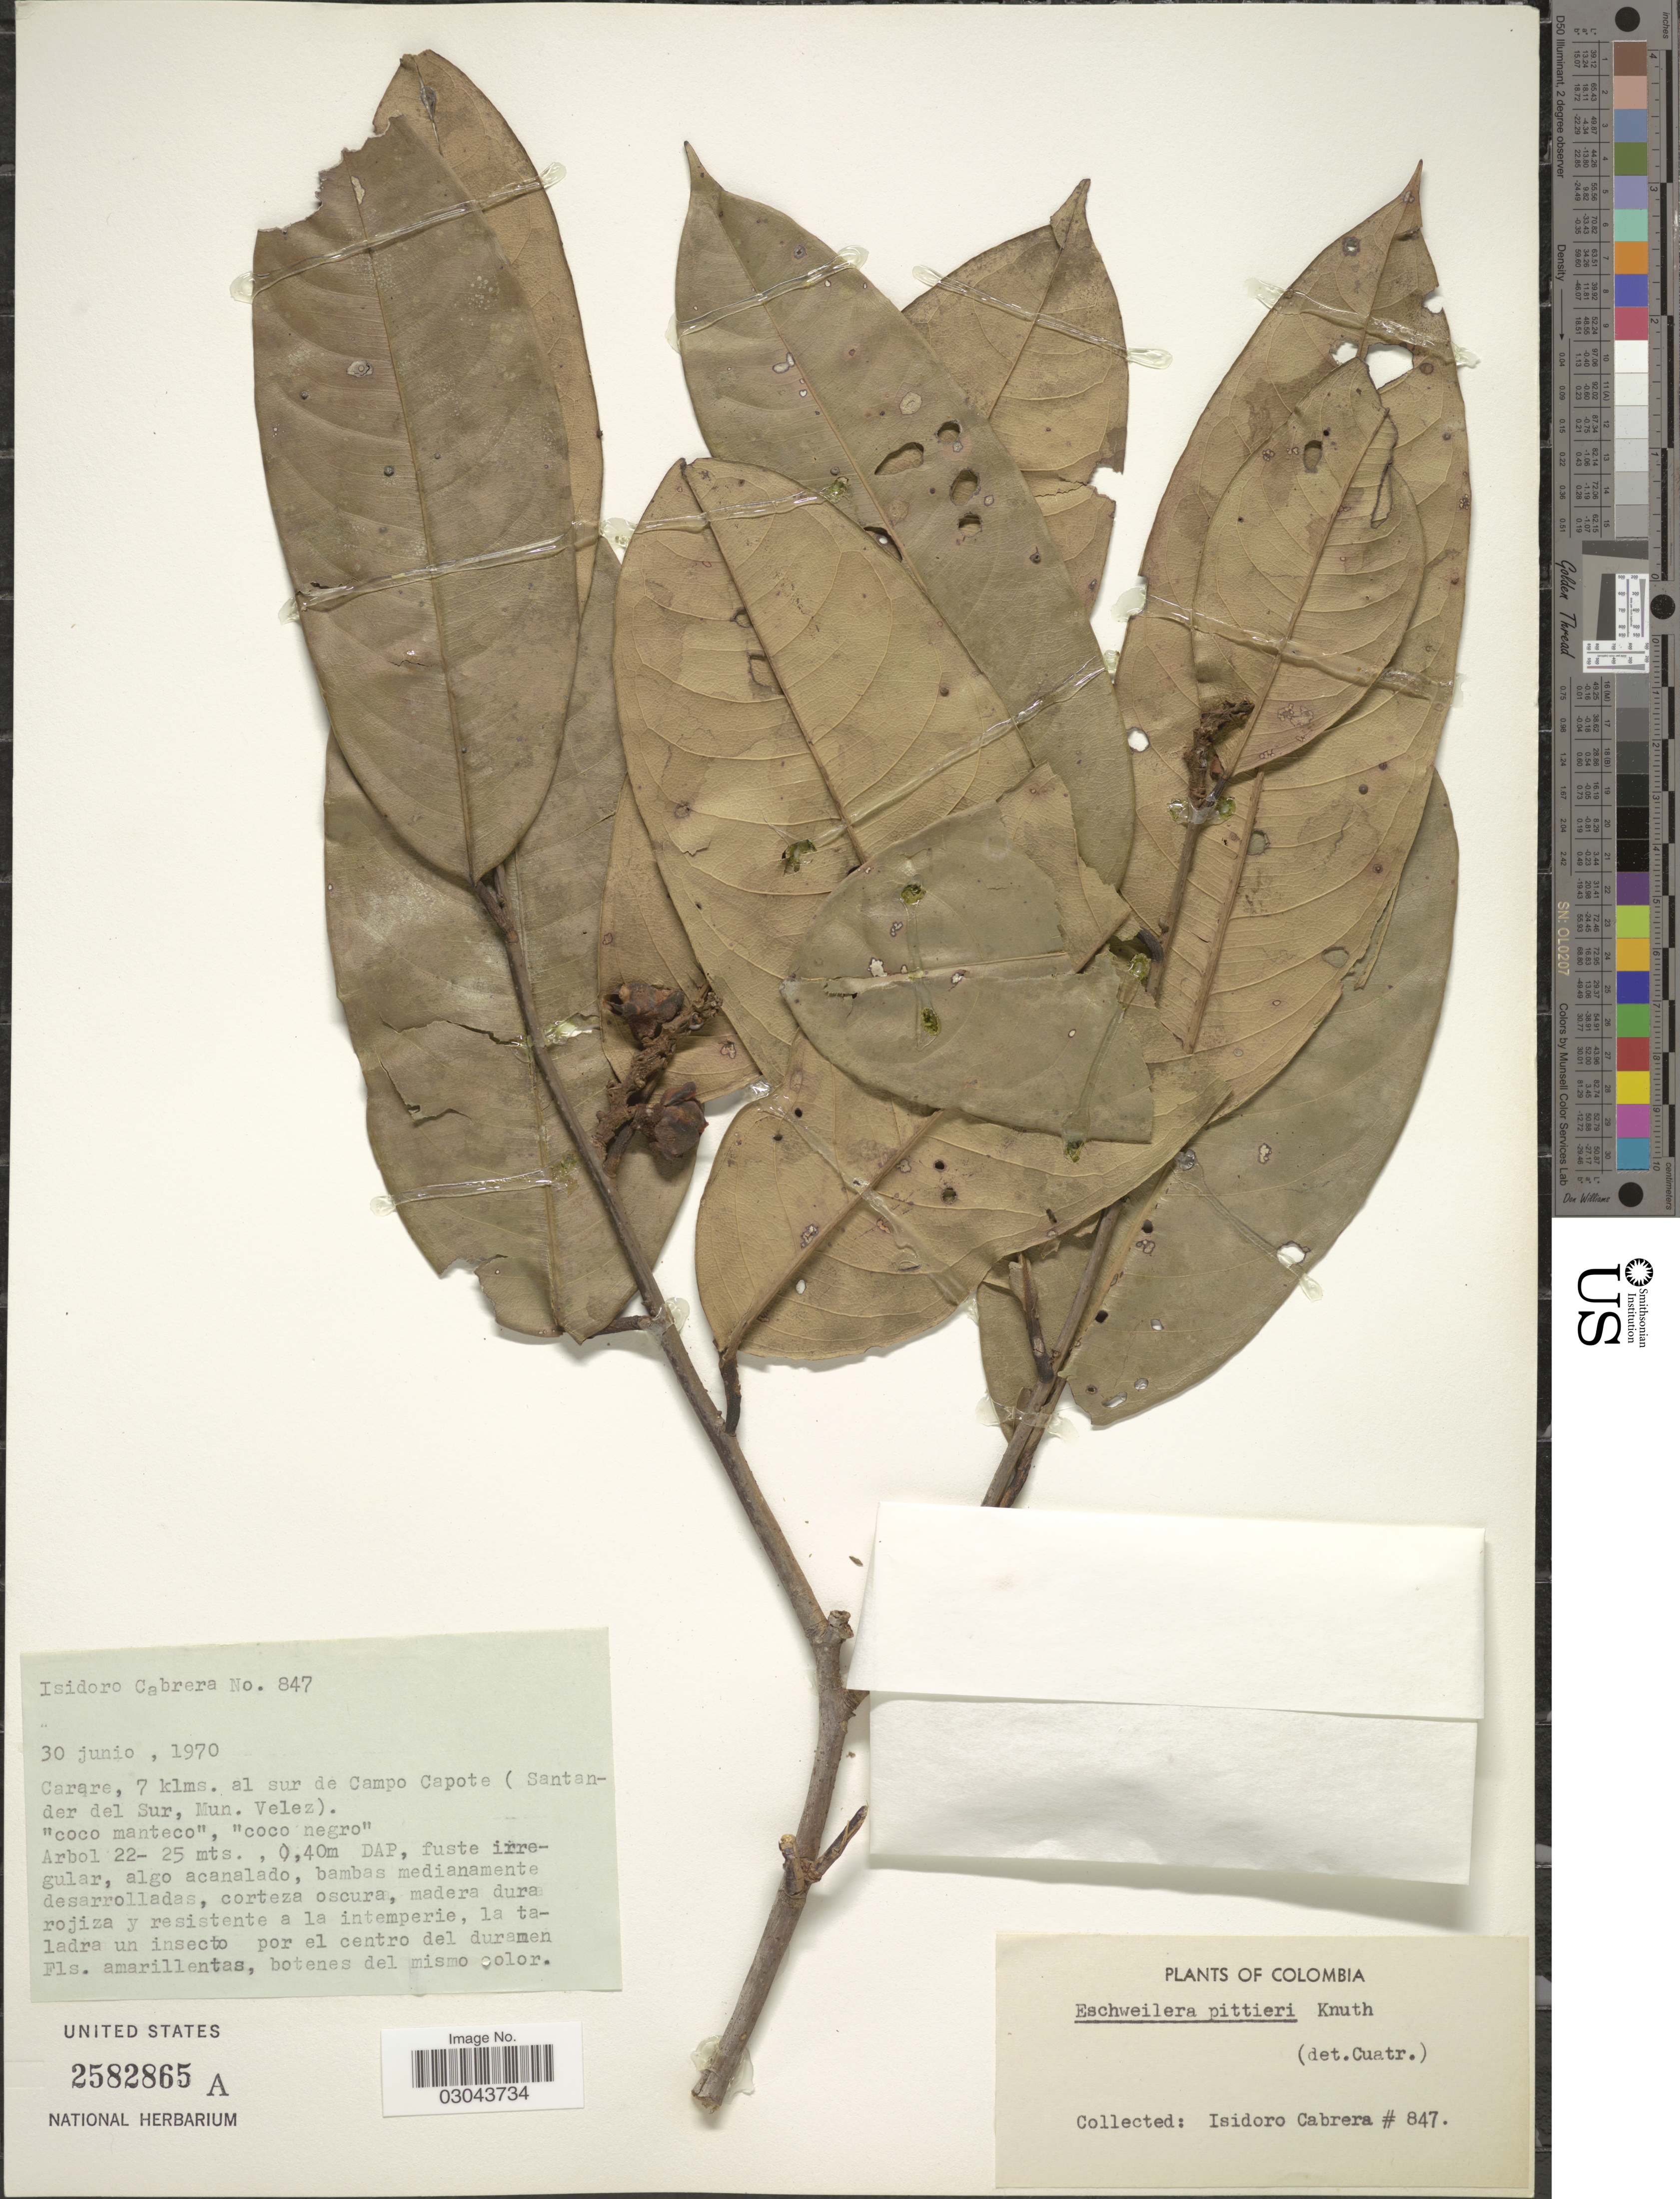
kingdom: Plantae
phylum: Tracheophyta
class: Magnoliopsida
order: Ericales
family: Lecythidaceae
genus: Eschweilera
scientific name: Eschweilera pittieri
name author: R. Knuth in Engl.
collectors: I. Cabrera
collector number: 847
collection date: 1970-06-30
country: Colombia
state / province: Santander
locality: Carare, 7 klms. al sur de Campo Capote (Santander del Sur, Mun. Velez).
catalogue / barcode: US 2582865A